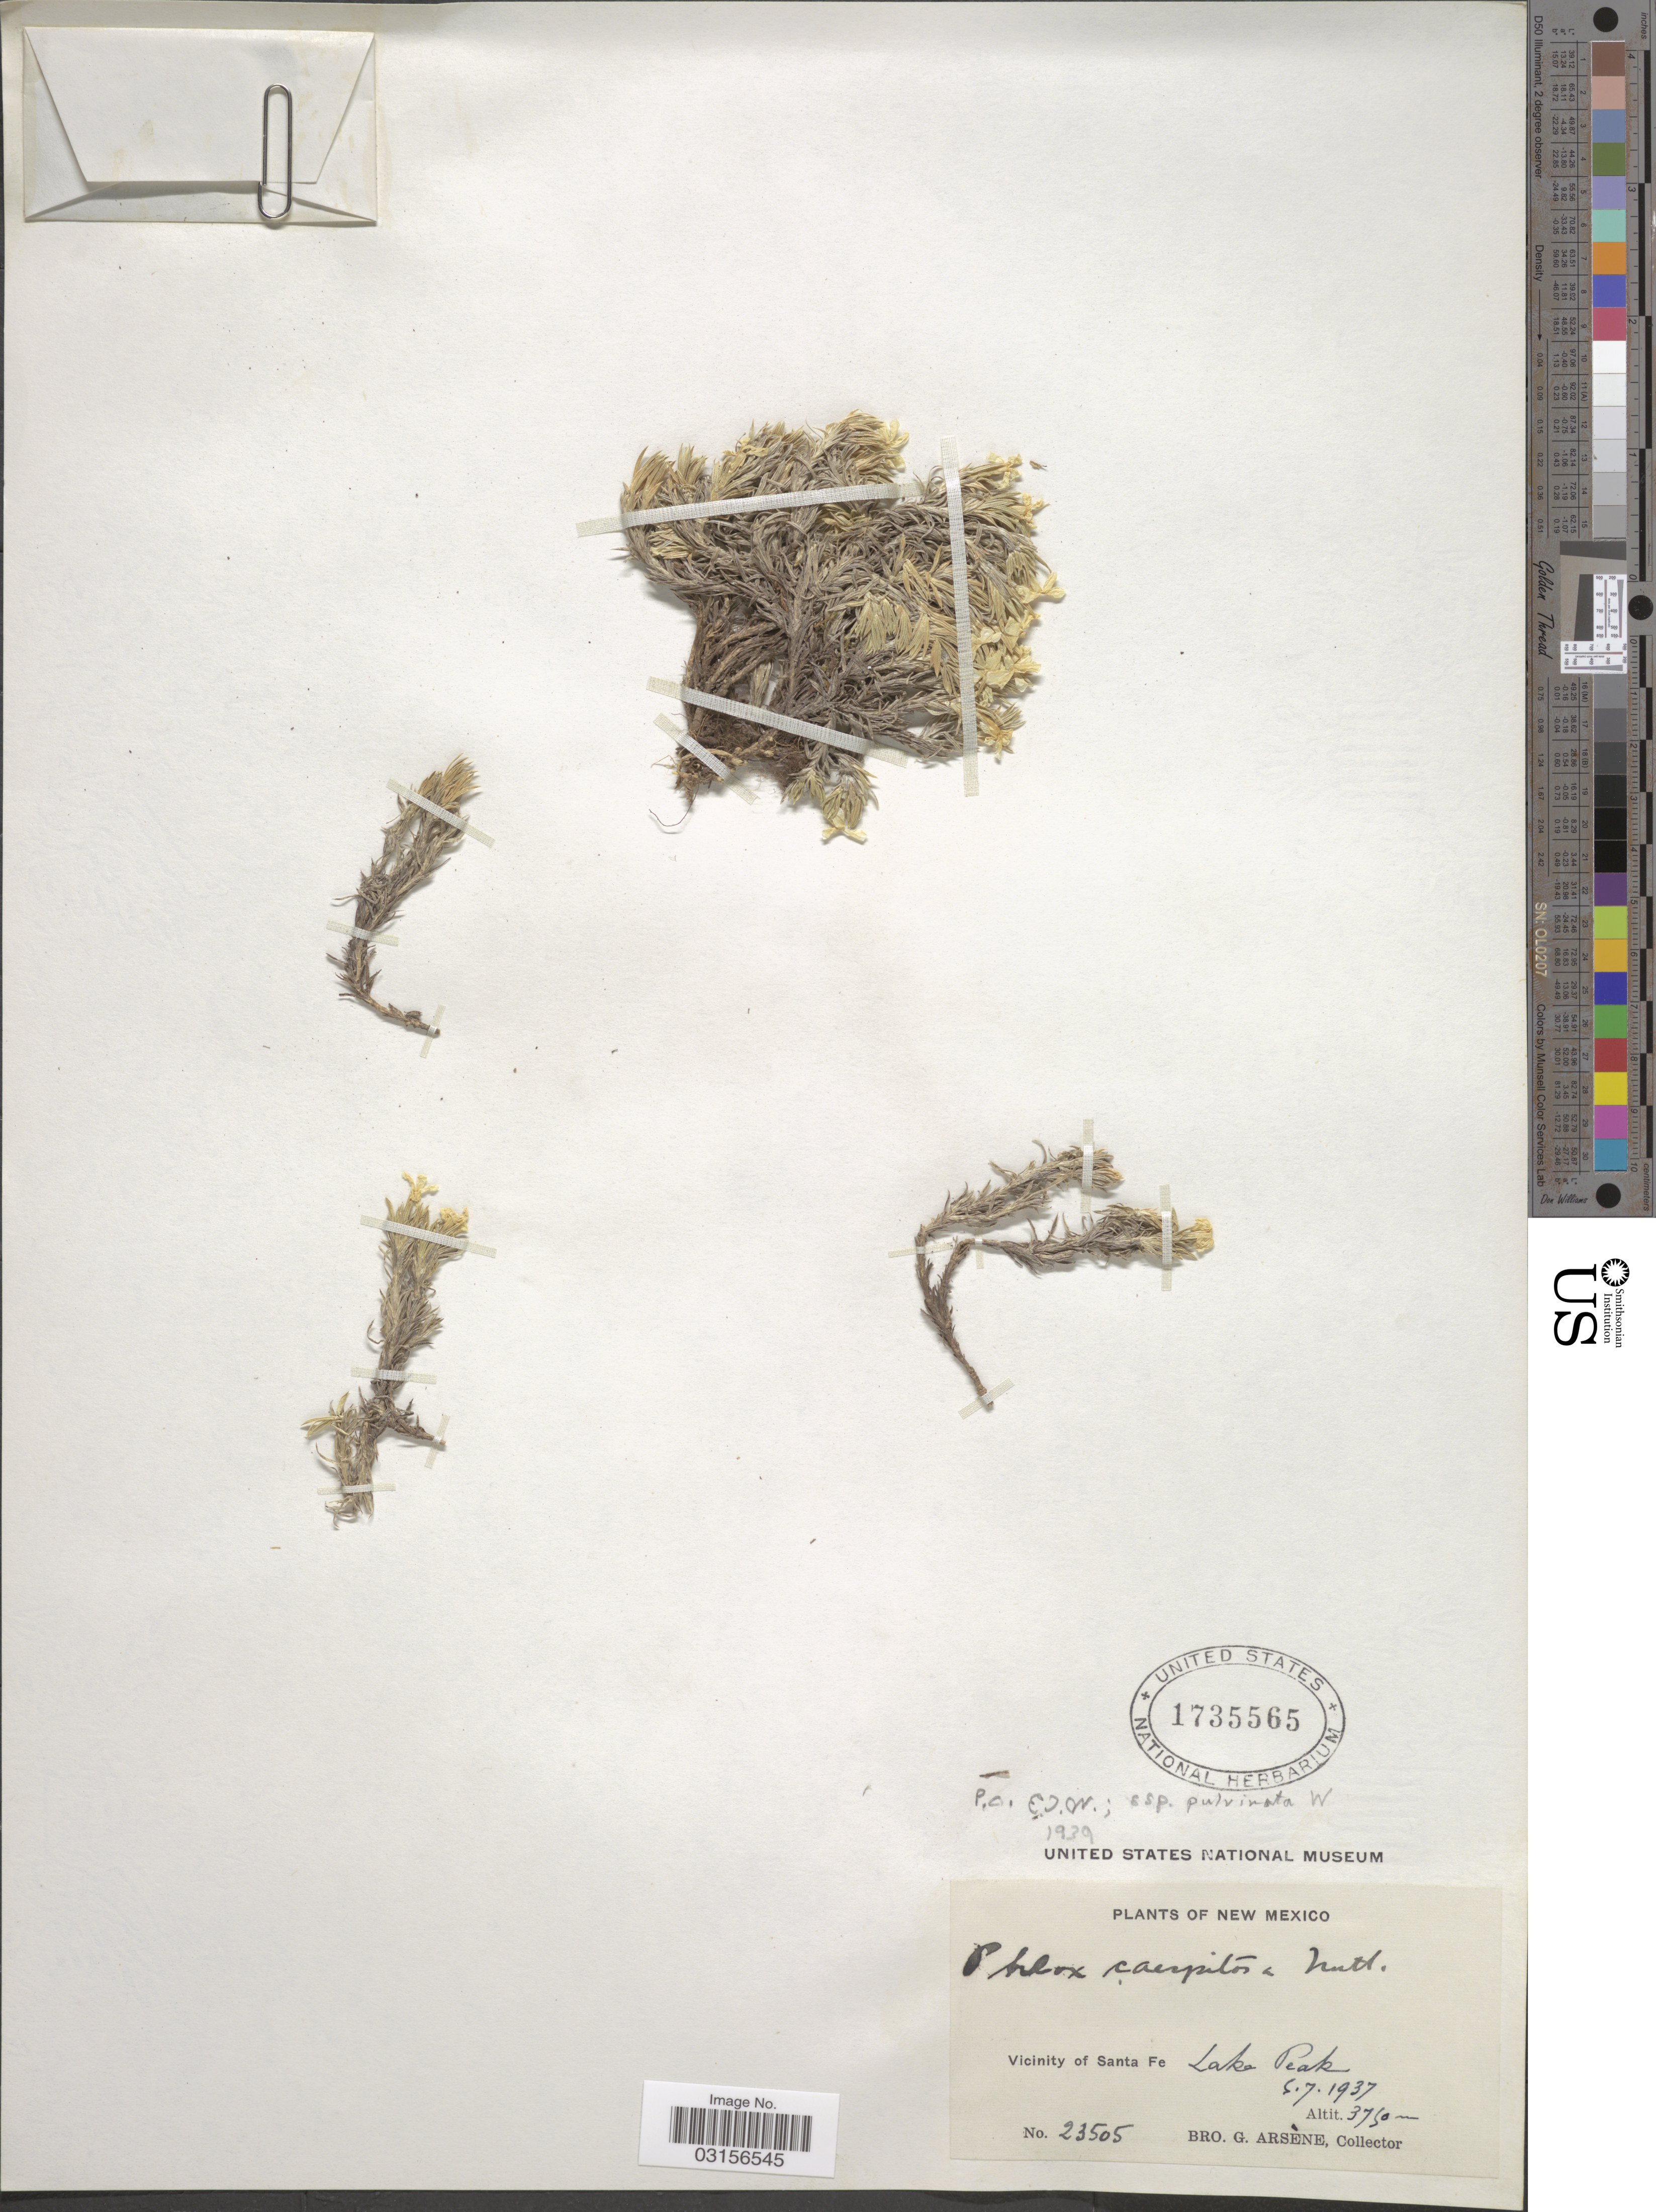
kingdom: Plantae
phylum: Tracheophyta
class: Magnoliopsida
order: Ericales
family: Polemoniaceae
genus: Phlox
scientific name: Phlox condensata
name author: (A. Gray) E.E. Nelson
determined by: Mayfield, M. H.; Ferguson, C. J.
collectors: Bro. G. Arsène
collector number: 23505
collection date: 1937-05-07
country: United States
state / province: New Mexico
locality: Vicinity of Santa Fe. Lake Peak.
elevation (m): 3750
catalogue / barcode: US 1735565